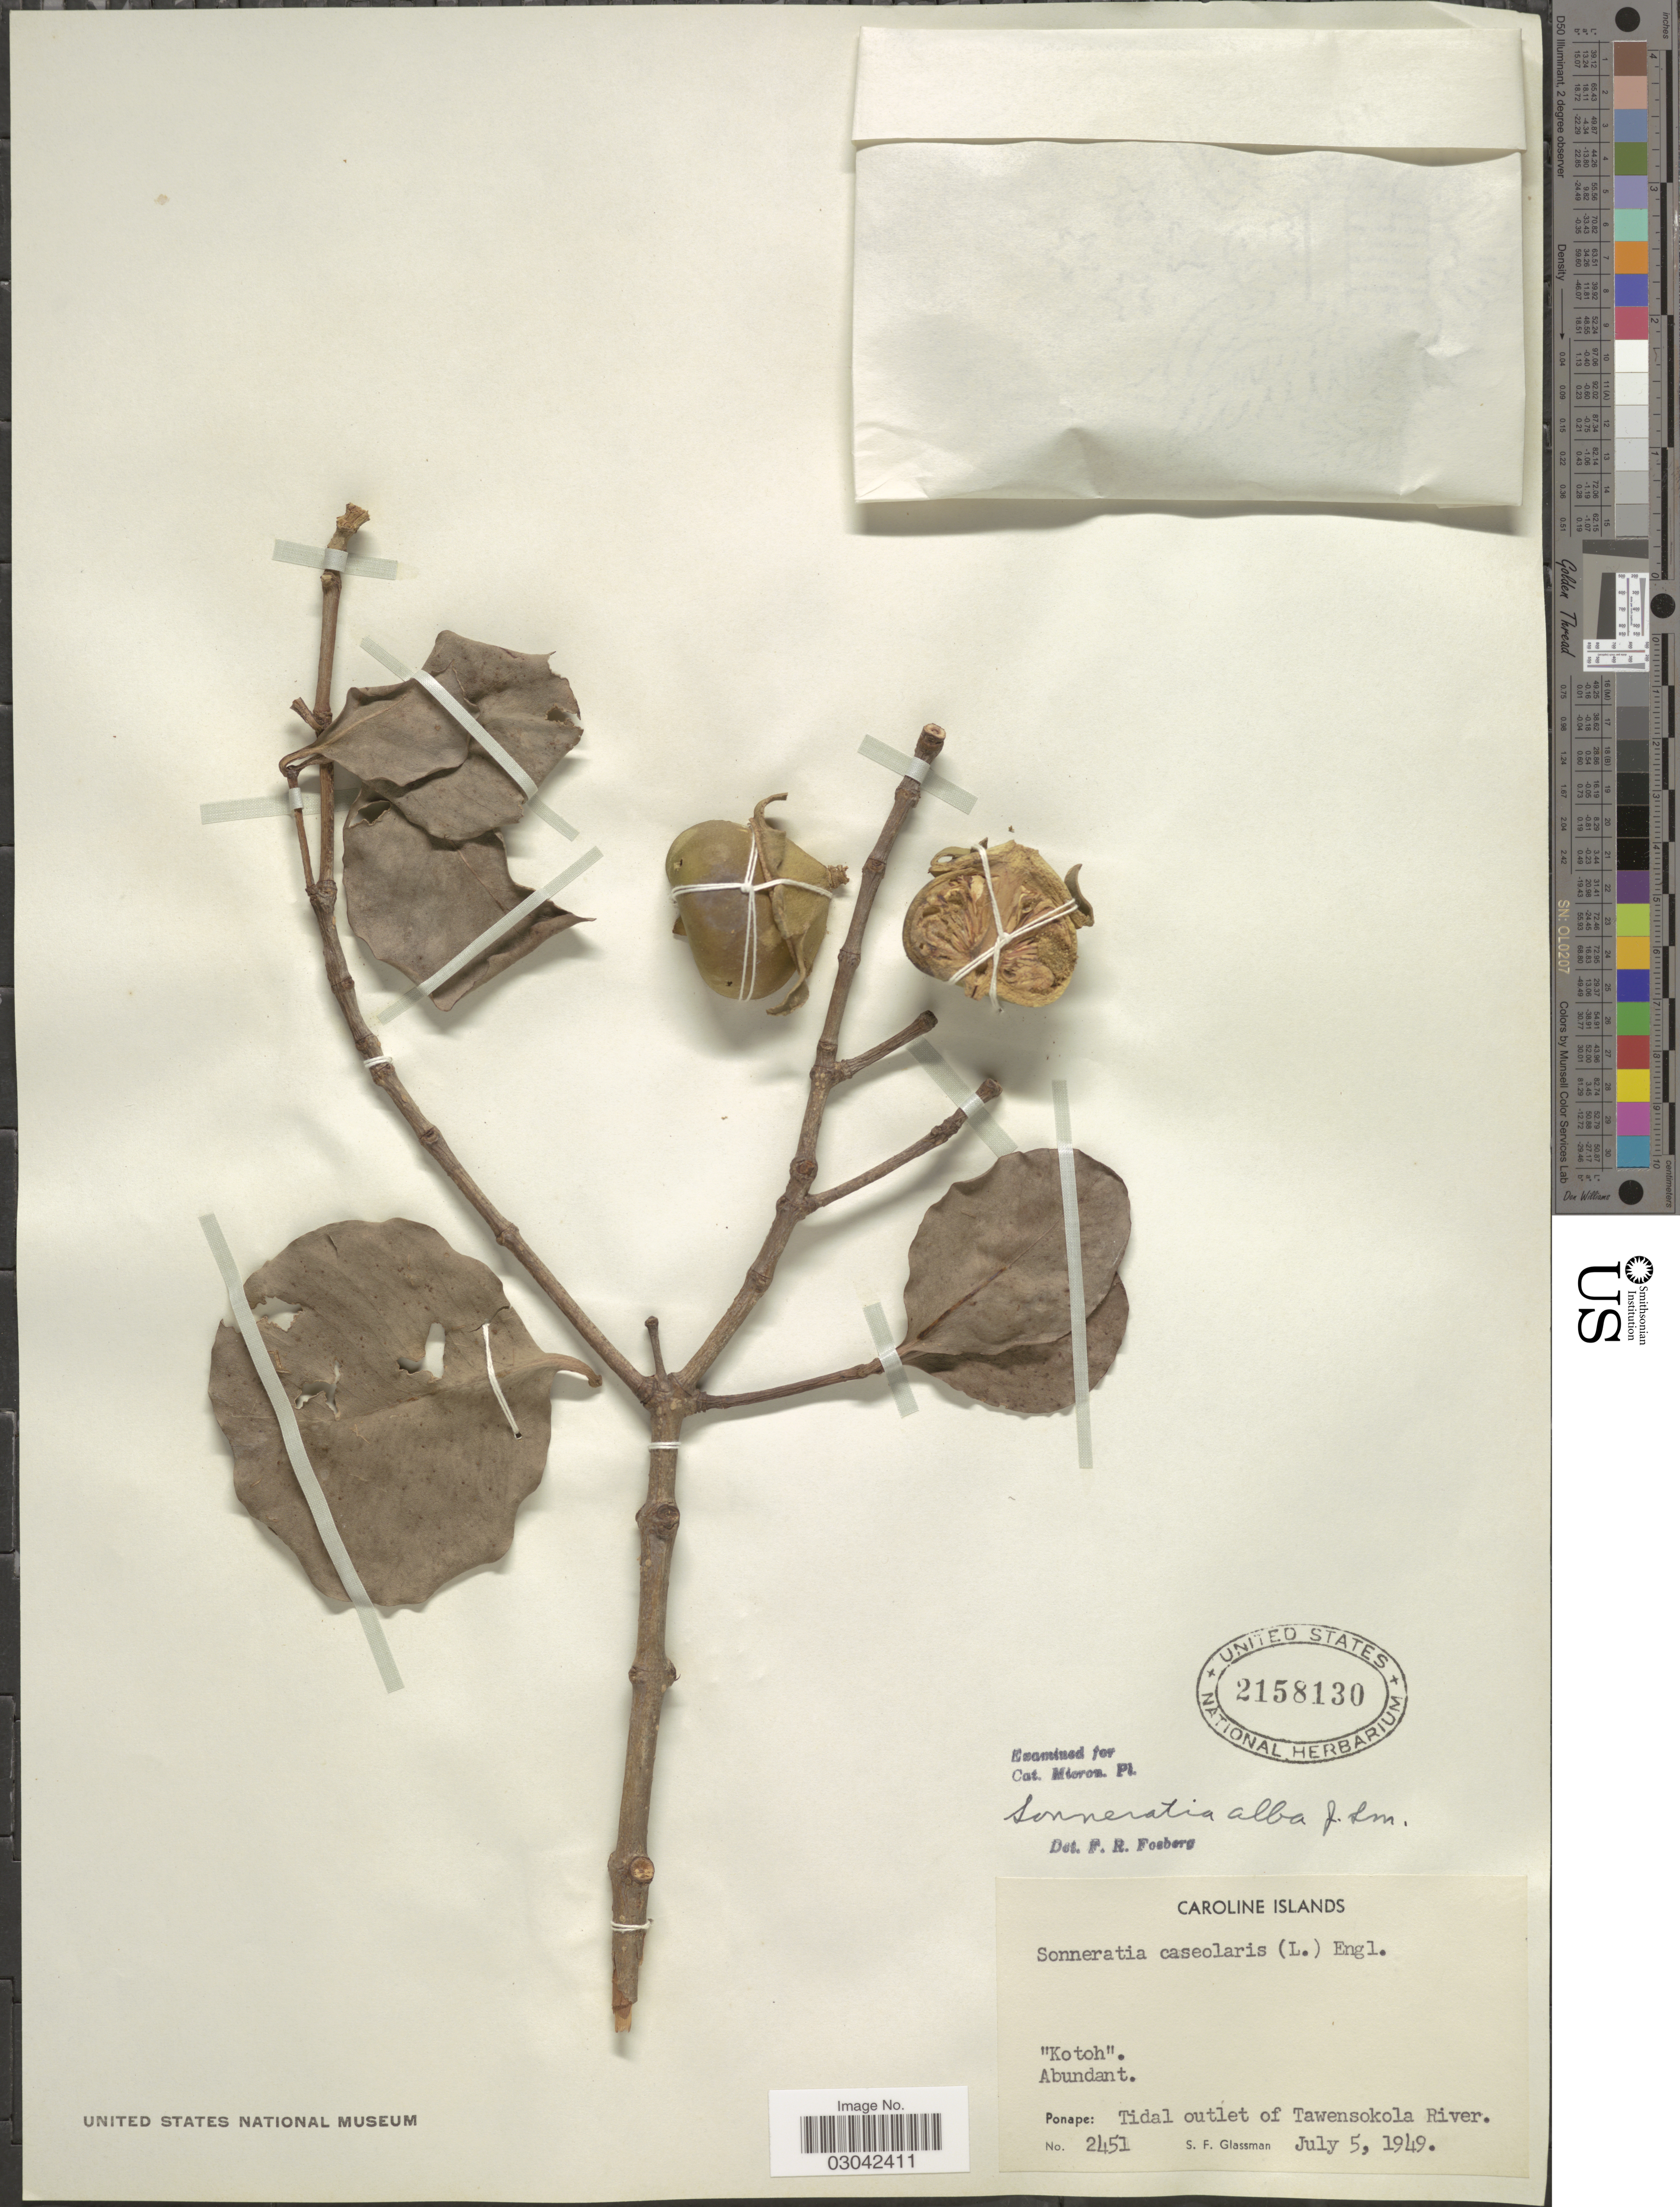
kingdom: Plantae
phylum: Tracheophyta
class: Magnoliopsida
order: Myrtales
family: Lythraceae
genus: Sonneratia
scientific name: Sonneratia alba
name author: Sm.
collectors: S. F. Glassman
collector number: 2451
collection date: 1949-07-05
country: Micronesia, Federated States of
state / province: Pohnpei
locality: Caroline Islands. Ponape: Tidal outlet of Tawensokola River.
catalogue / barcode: US 2158130